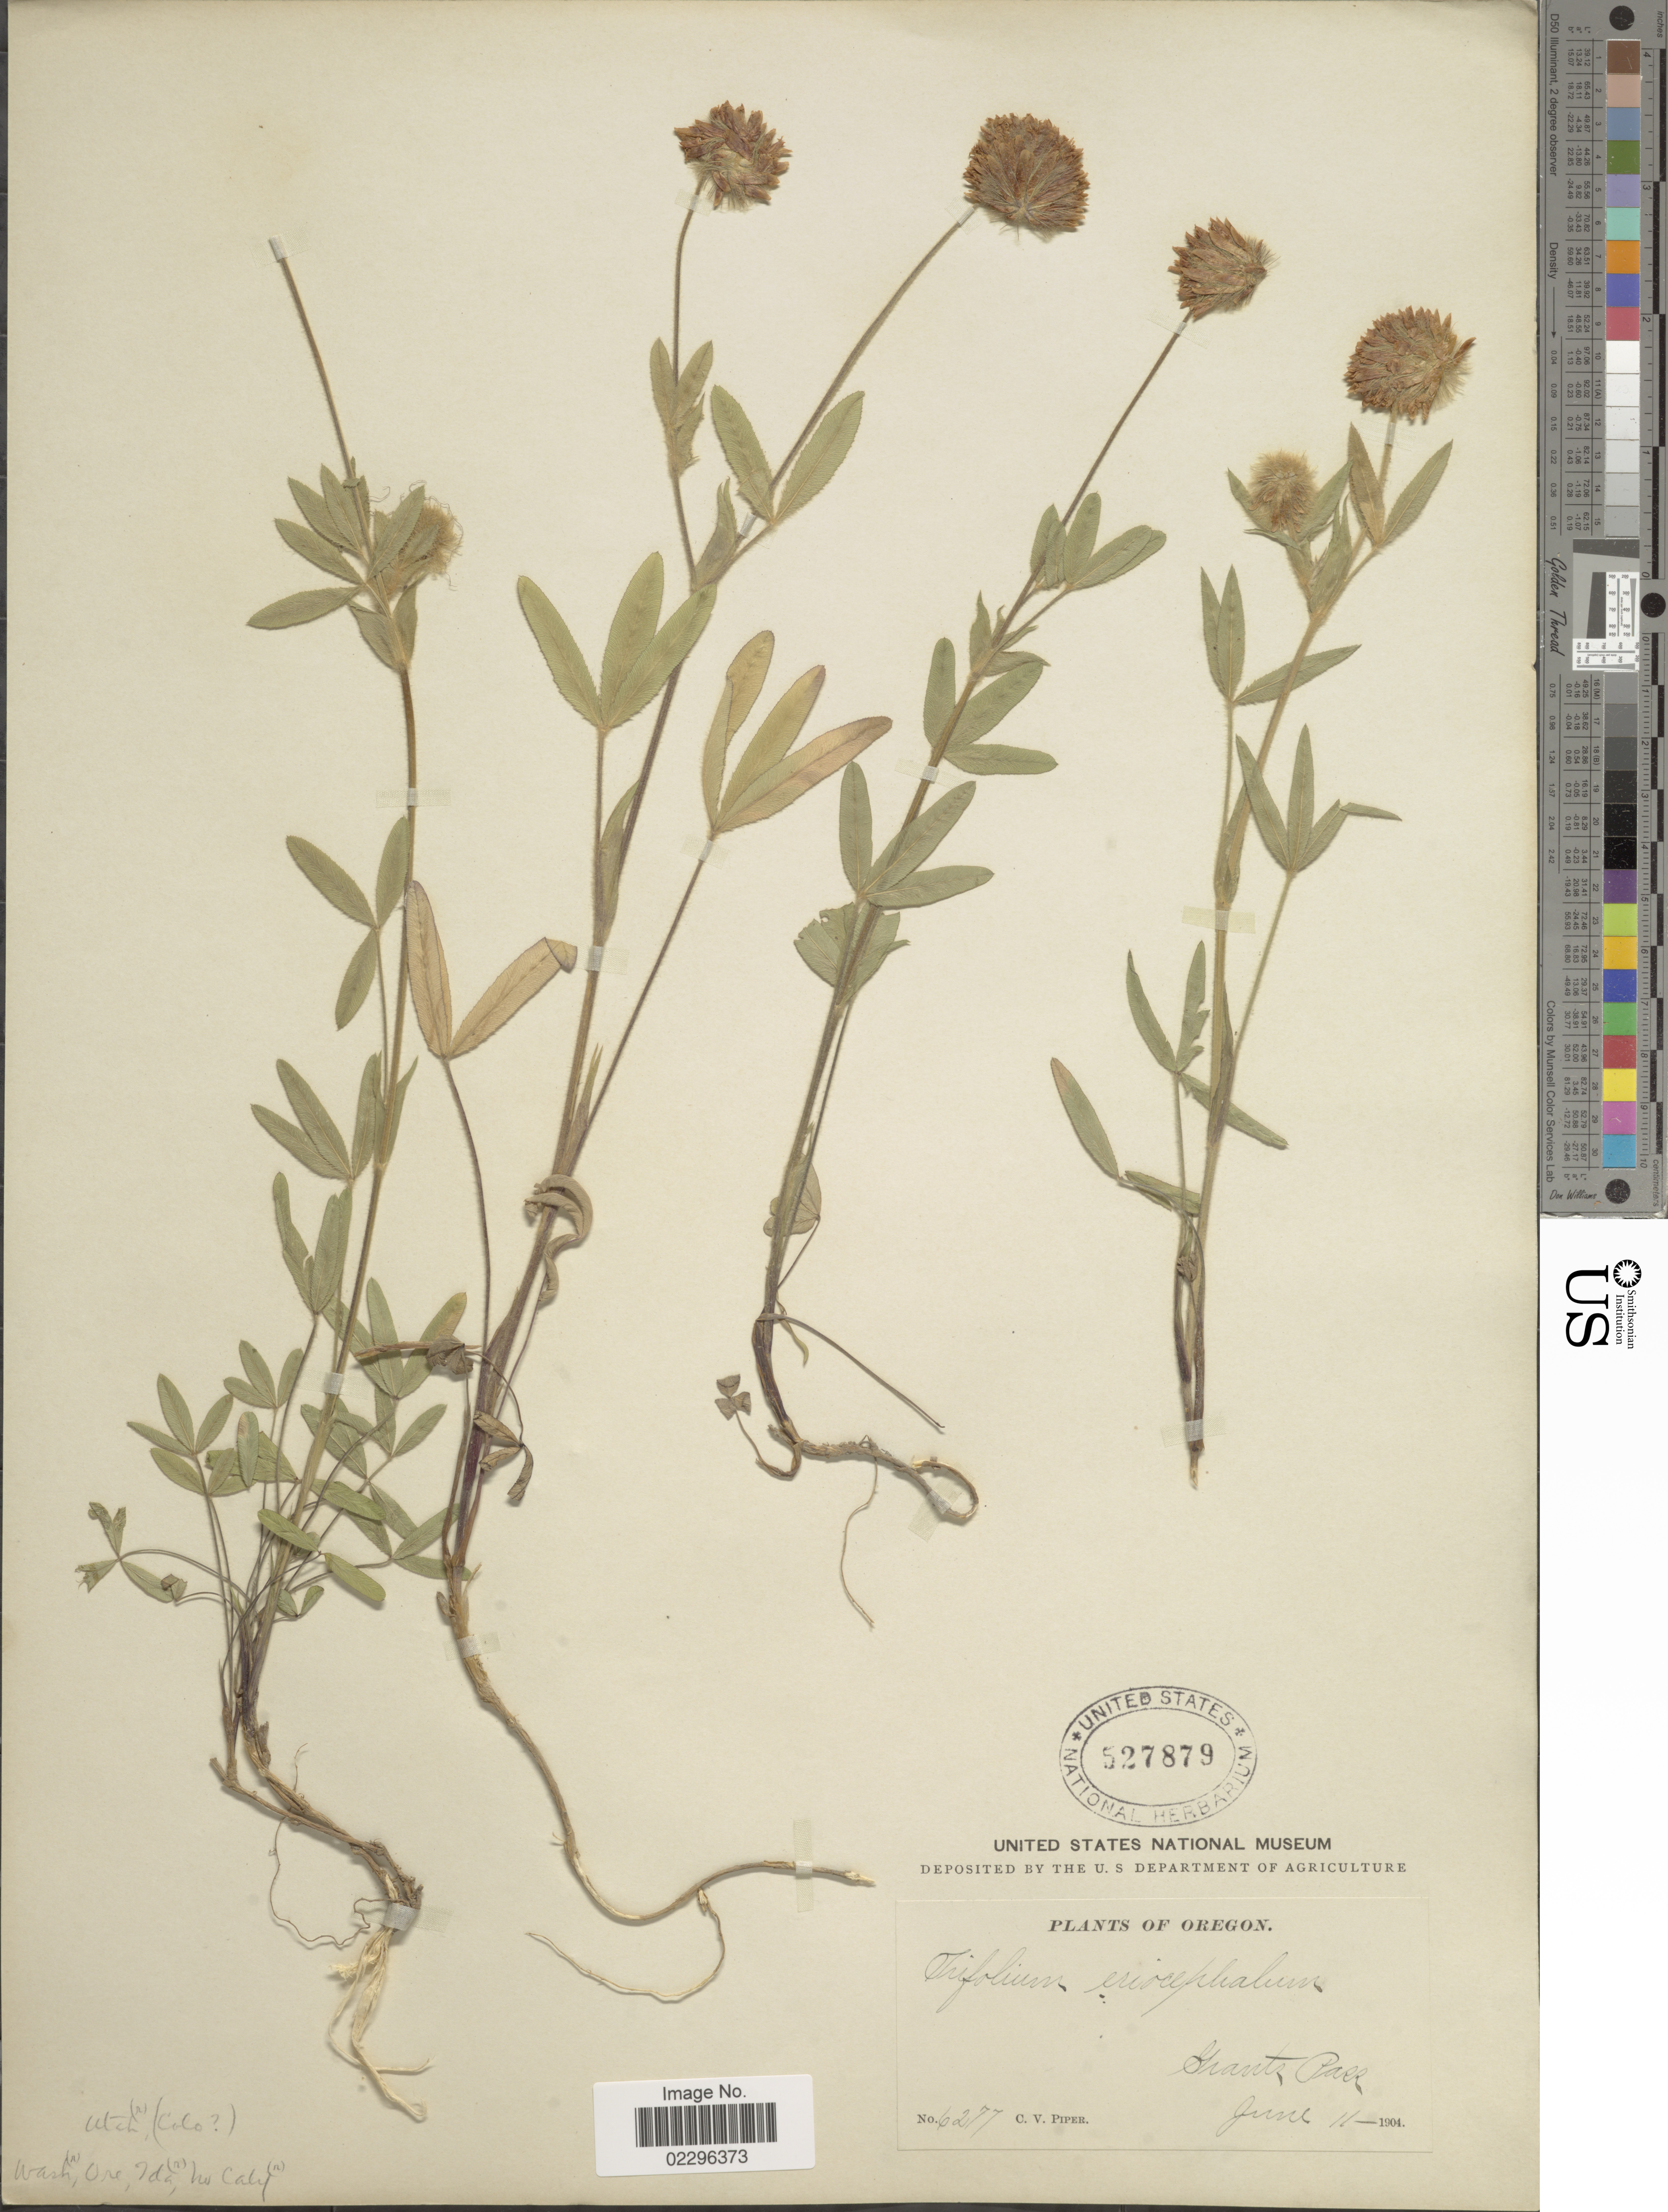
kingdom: Plantae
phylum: Tracheophyta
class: Magnoliopsida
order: Fabales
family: Fabaceae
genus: Trifolium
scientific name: Trifolium eriocephalum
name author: Nutt.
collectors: C. V. Piper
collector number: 6277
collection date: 1904-06-11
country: United States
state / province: Oregon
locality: Grants Pass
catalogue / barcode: US 527879